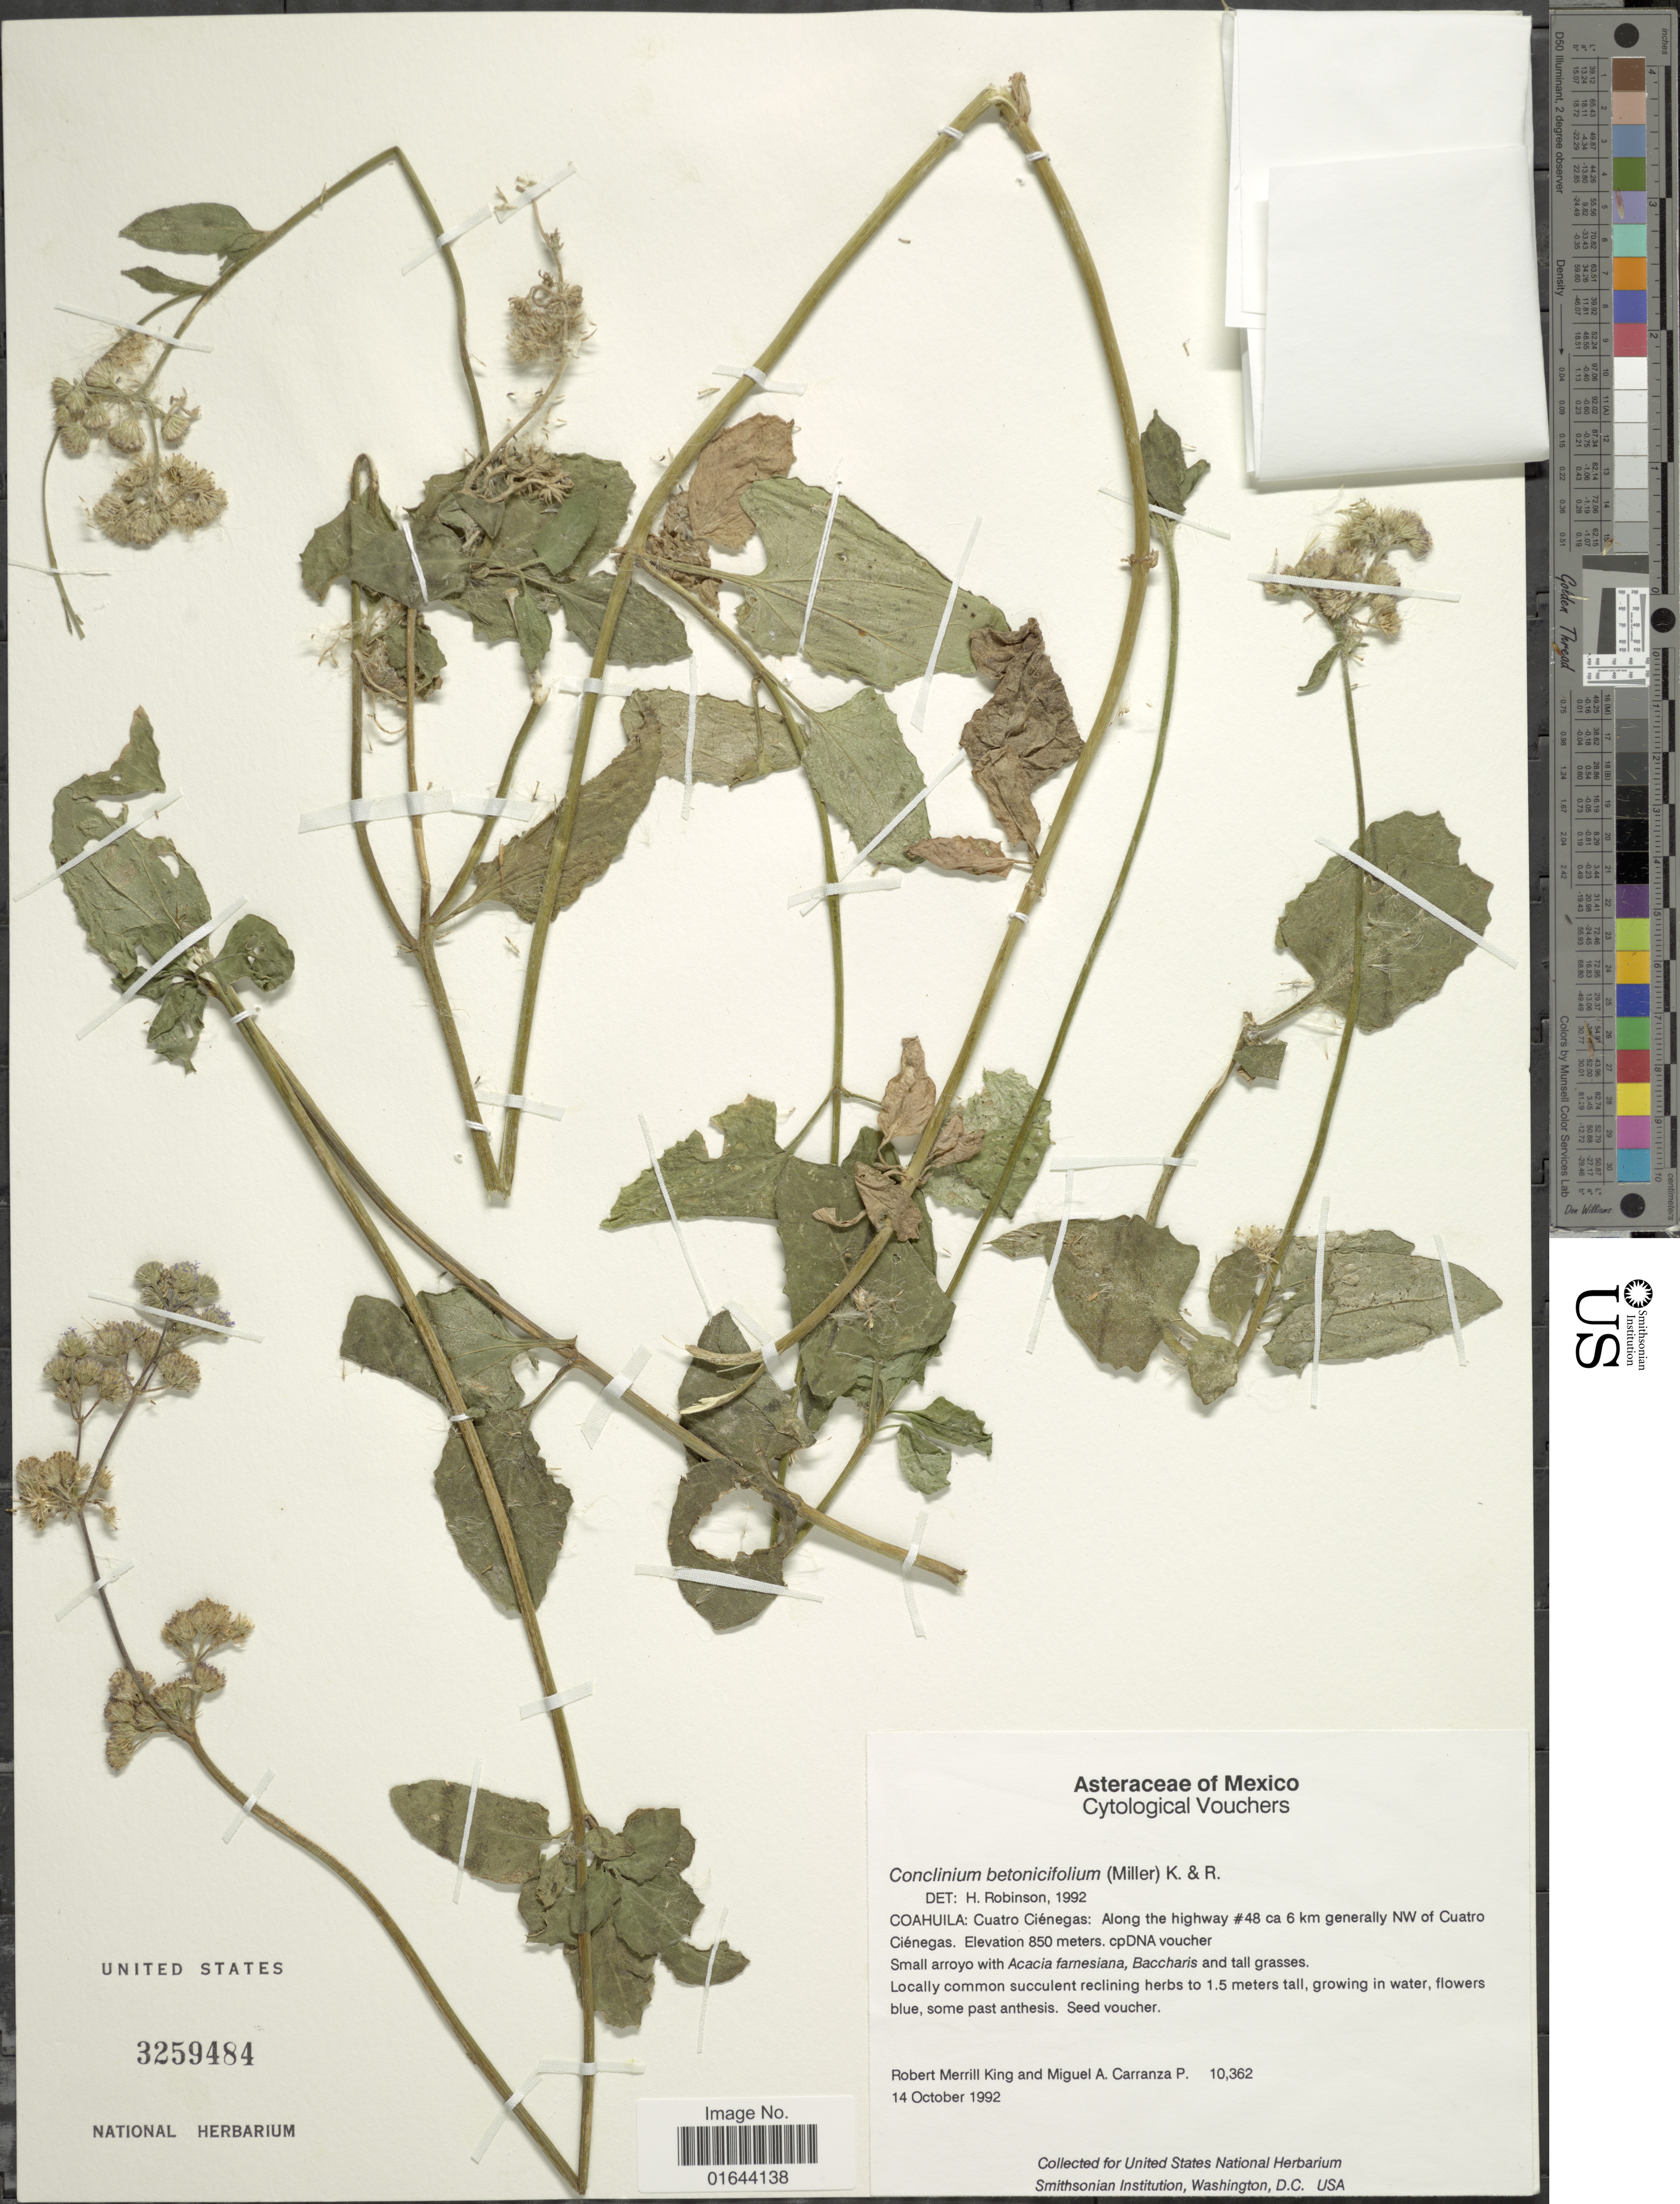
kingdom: Plantae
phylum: Tracheophyta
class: Magnoliopsida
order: Asterales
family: Asteraceae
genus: Conoclinium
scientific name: Conoclinium betonicifolium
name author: (Mill.) R.M. King & H. Rob.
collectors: R. M. King & M. Carranza P.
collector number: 10362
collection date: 1992-10-14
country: Mexico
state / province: Coahuila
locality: Coahuila: Cuatro Cienegas: along the highway #48 ca 6 km generally NW of Cuatro Cienegas.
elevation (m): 850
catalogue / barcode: US 3259484